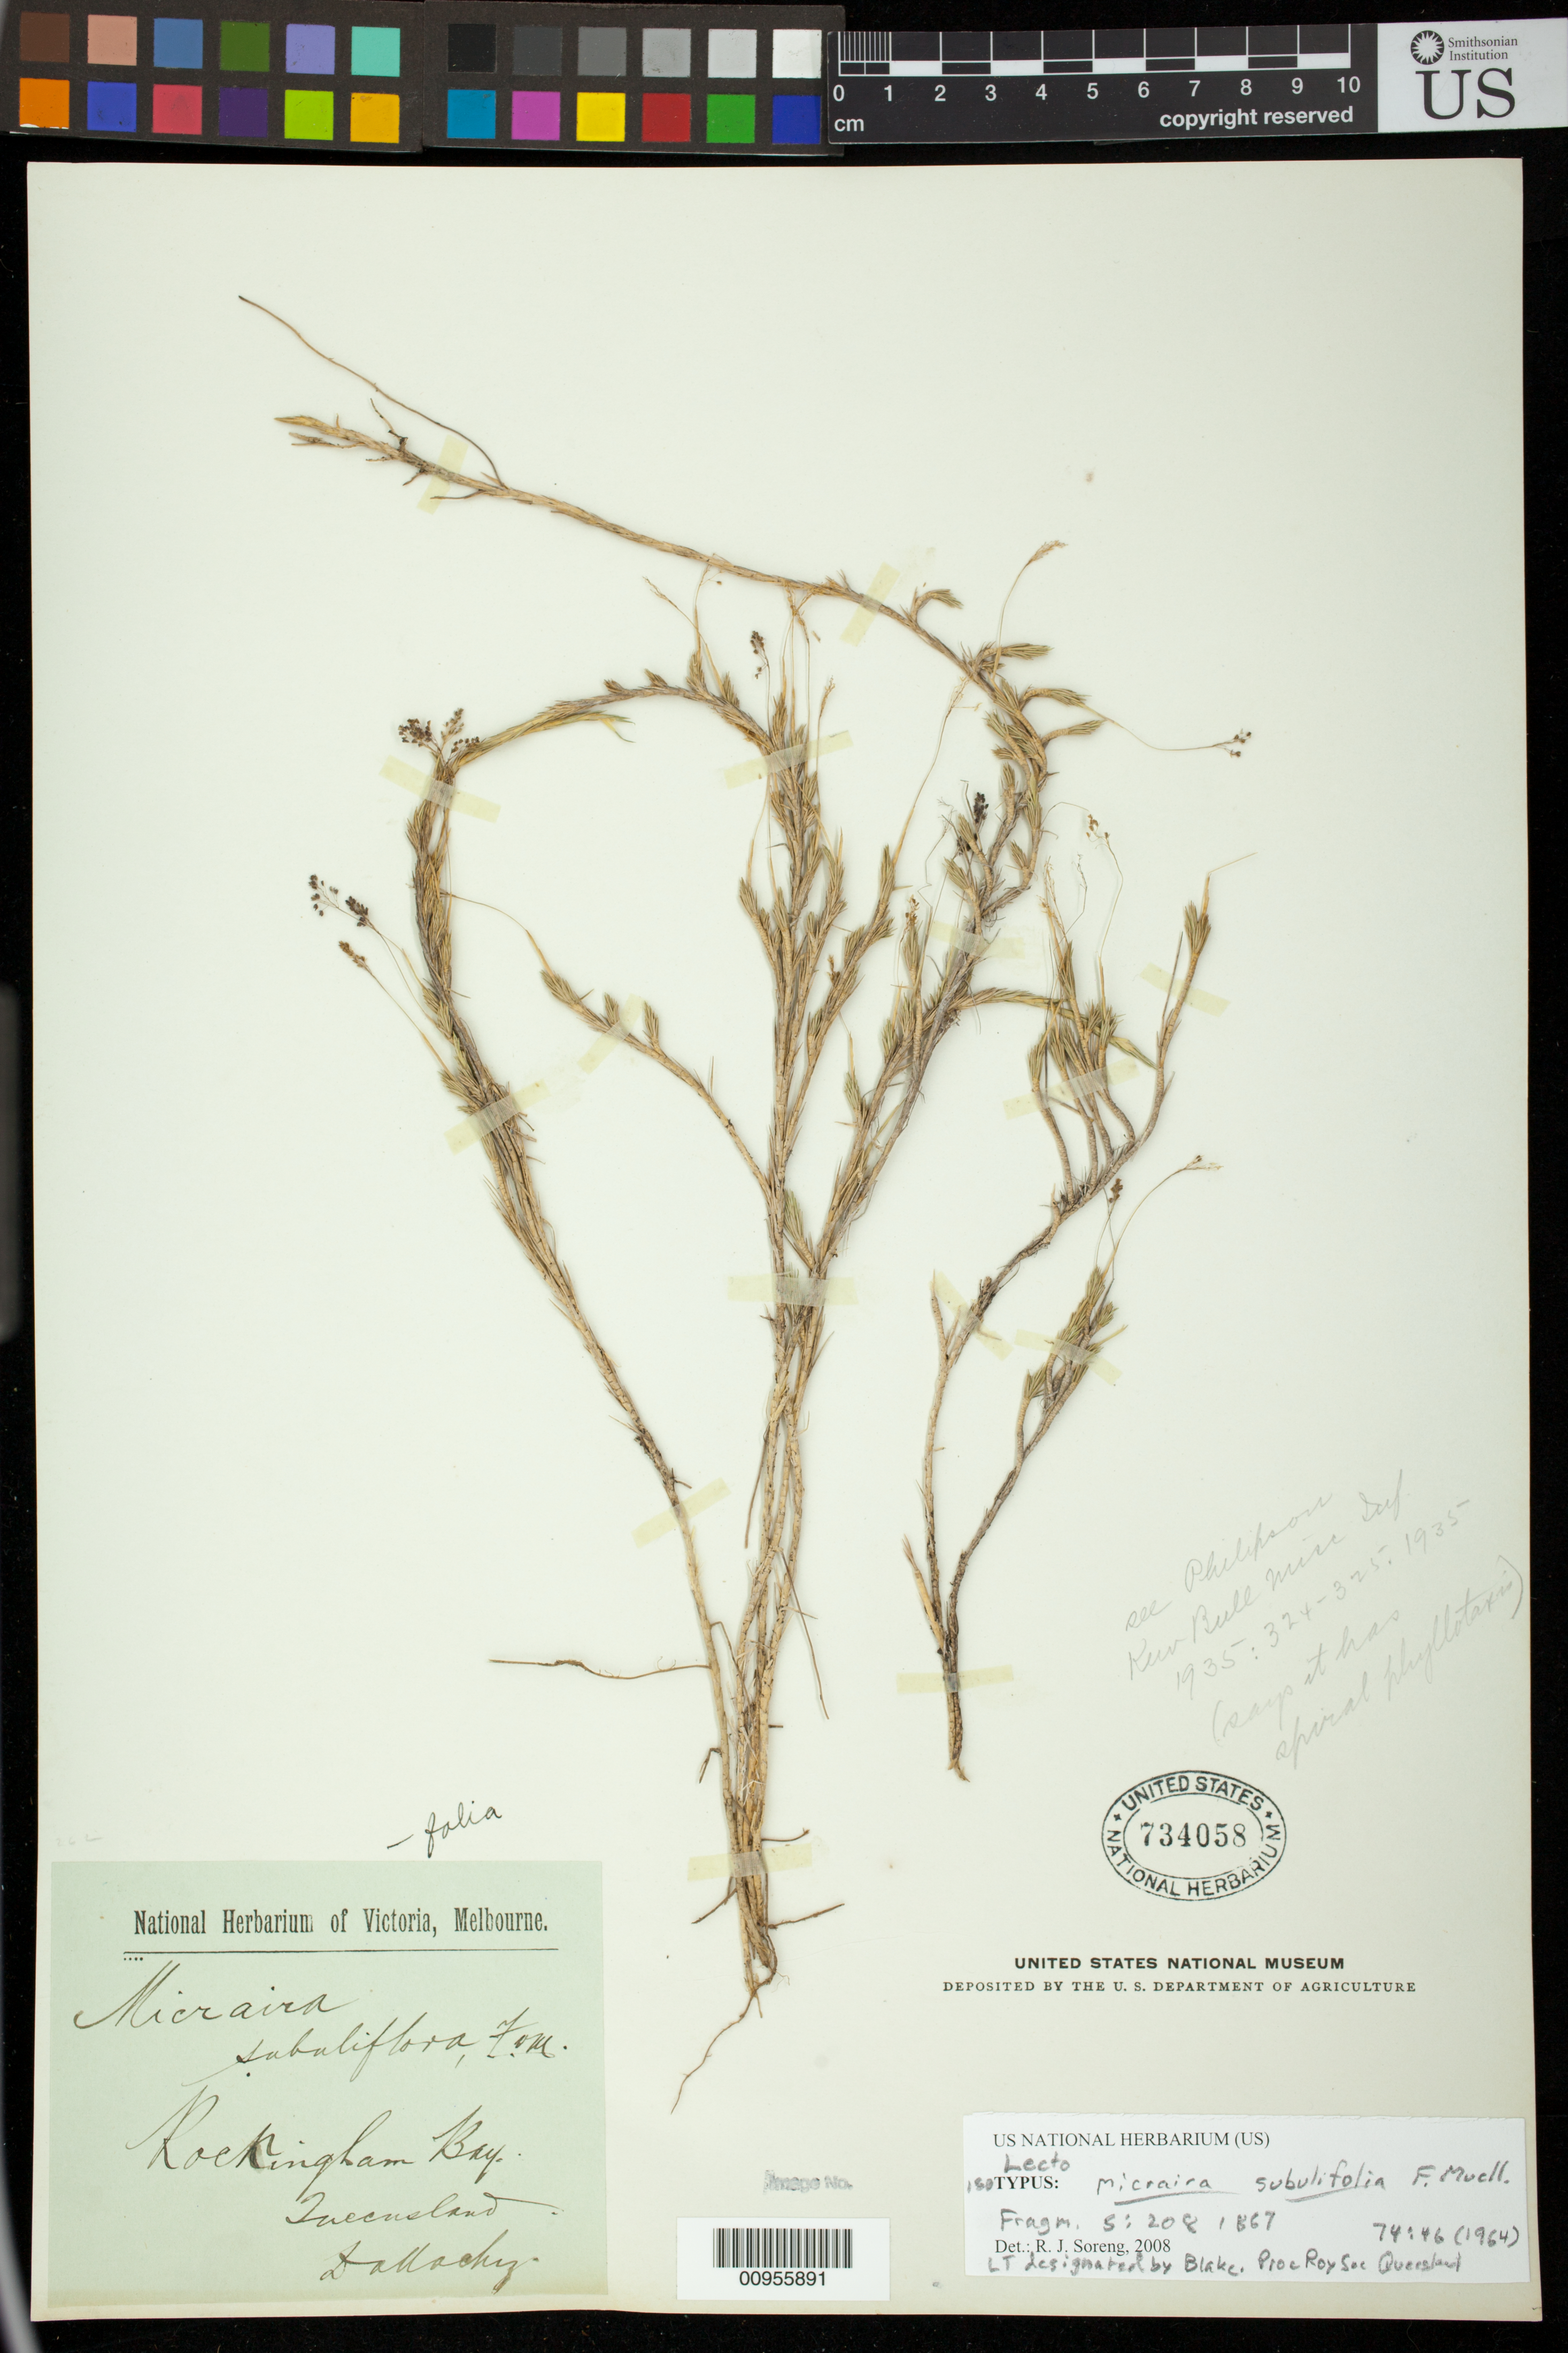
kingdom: Plantae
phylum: Tracheophyta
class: Liliopsida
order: Poales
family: Poaceae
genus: Micraira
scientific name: Micraira subulifolia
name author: F. Muell.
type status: Isolectotype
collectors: J. Dallachy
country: Australia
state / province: Queensland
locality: Rockingham Bay, Queensland.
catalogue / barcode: US 734058